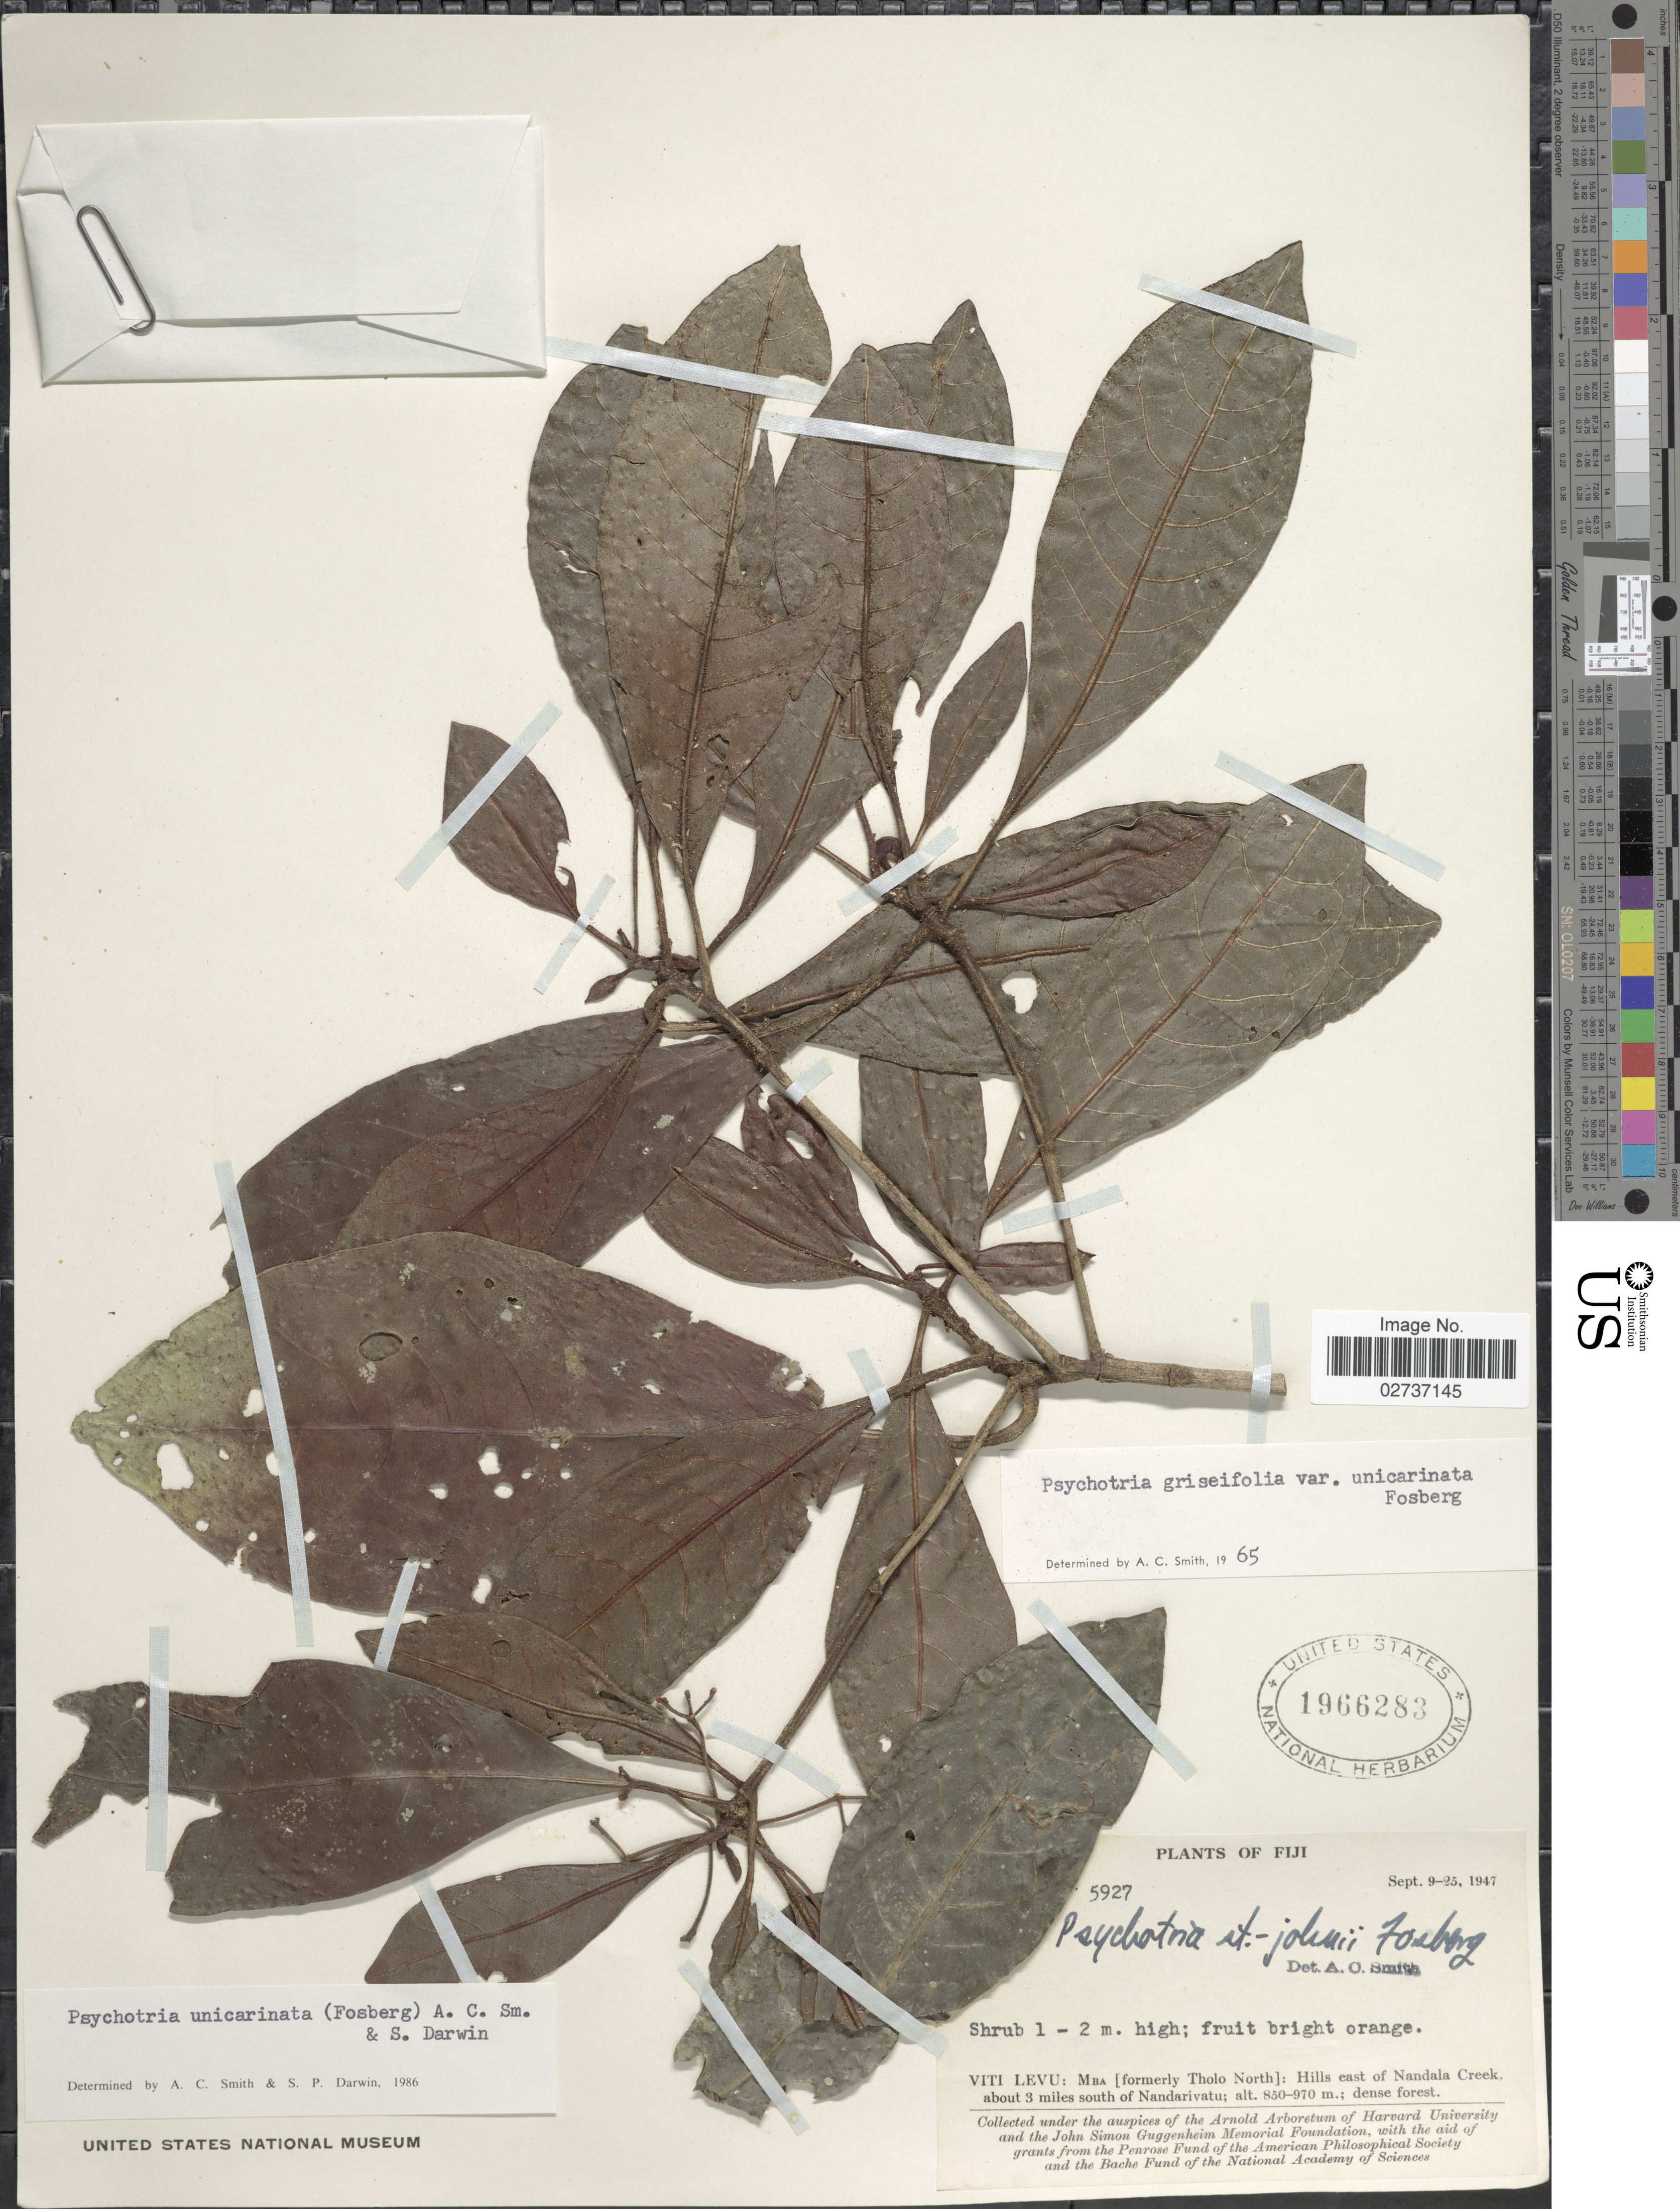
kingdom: Plantae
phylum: Tracheophyta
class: Magnoliopsida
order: Gentianales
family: Rubiaceae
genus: Psychotria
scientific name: Psychotria unicarinata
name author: (Fosberg) A.C. Sm. & S.P. Darwin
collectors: ex Arnold Arboretum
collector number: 5927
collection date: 1947-09-09/1947-09-25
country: Fiji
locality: Viti levu: Mba (formerly Tholo North): Hills east of Nandala Creek, about 3 miles south of Nandarivatu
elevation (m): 850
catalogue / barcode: US 1966283